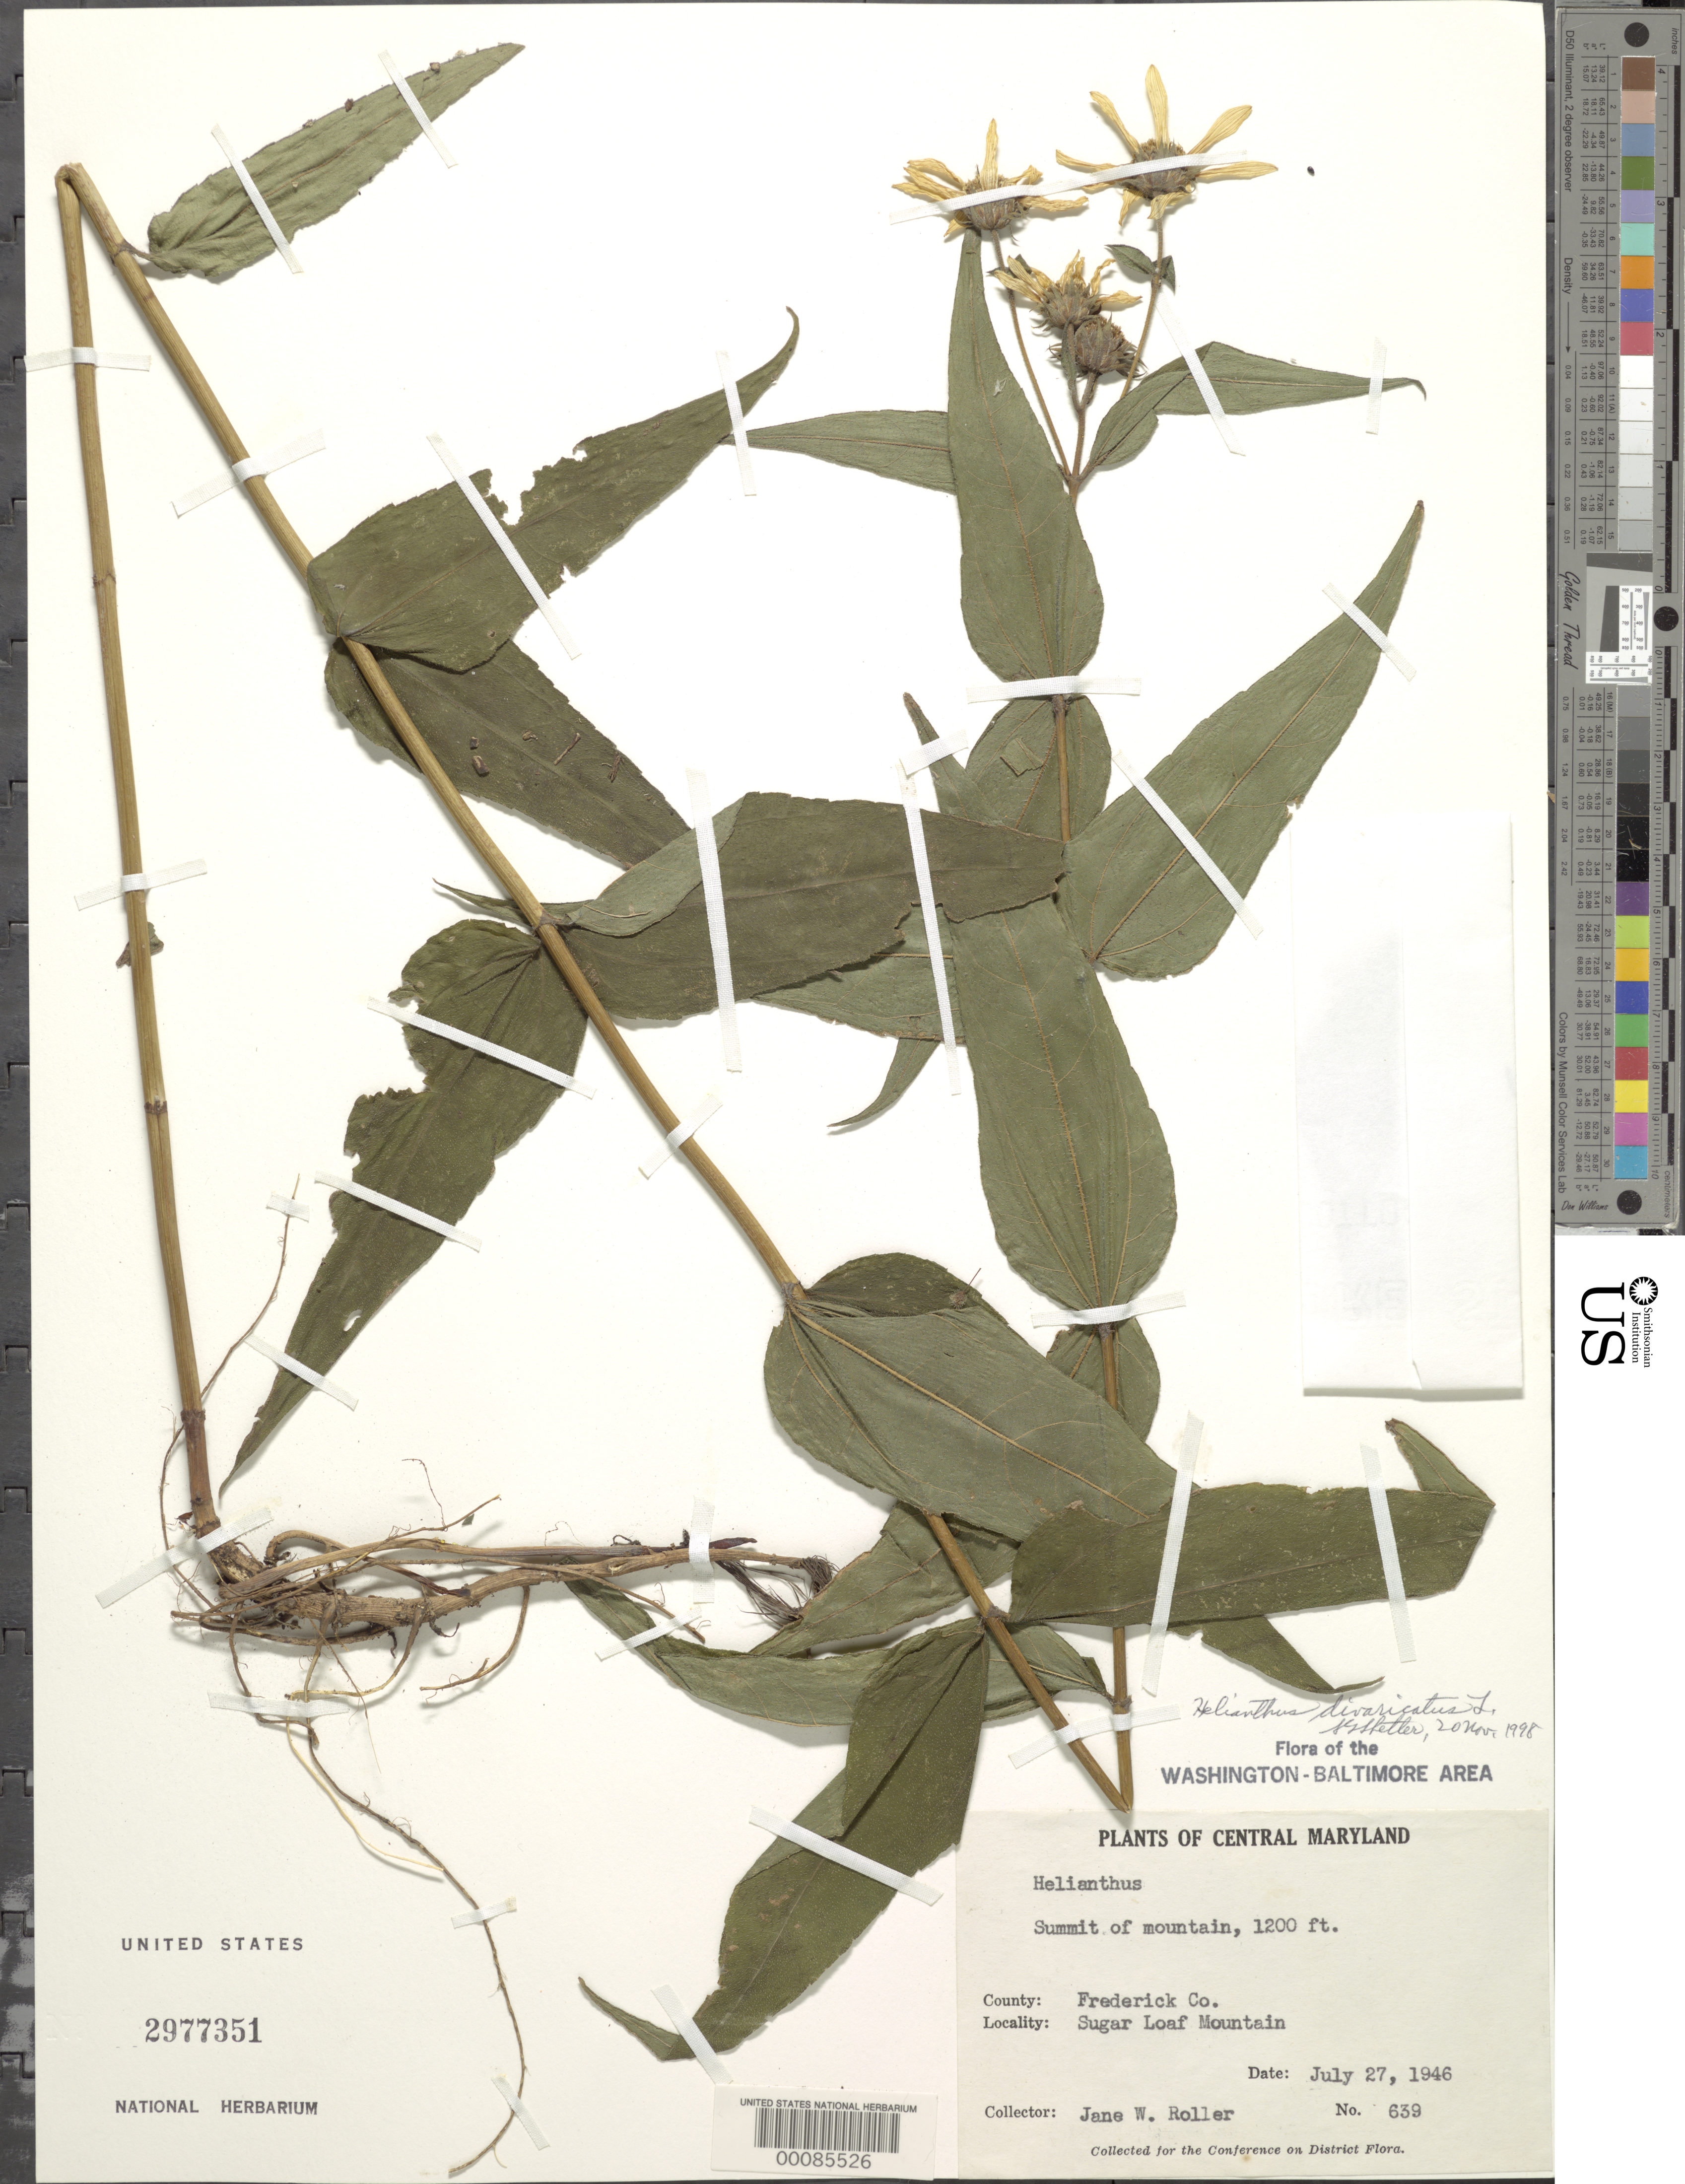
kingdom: Plantae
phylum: Tracheophyta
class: Magnoliopsida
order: Asterales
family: Asteraceae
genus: Helianthus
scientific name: Helianthus divaricatus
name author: L.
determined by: Shetler, Stanwyn G., (US), NMNH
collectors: J. W. Roller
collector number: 639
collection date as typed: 27 Jul 1946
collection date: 1946-07-27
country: United States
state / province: Maryland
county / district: Frederick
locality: Sugar Loaf Mountain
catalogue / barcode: US 2977351